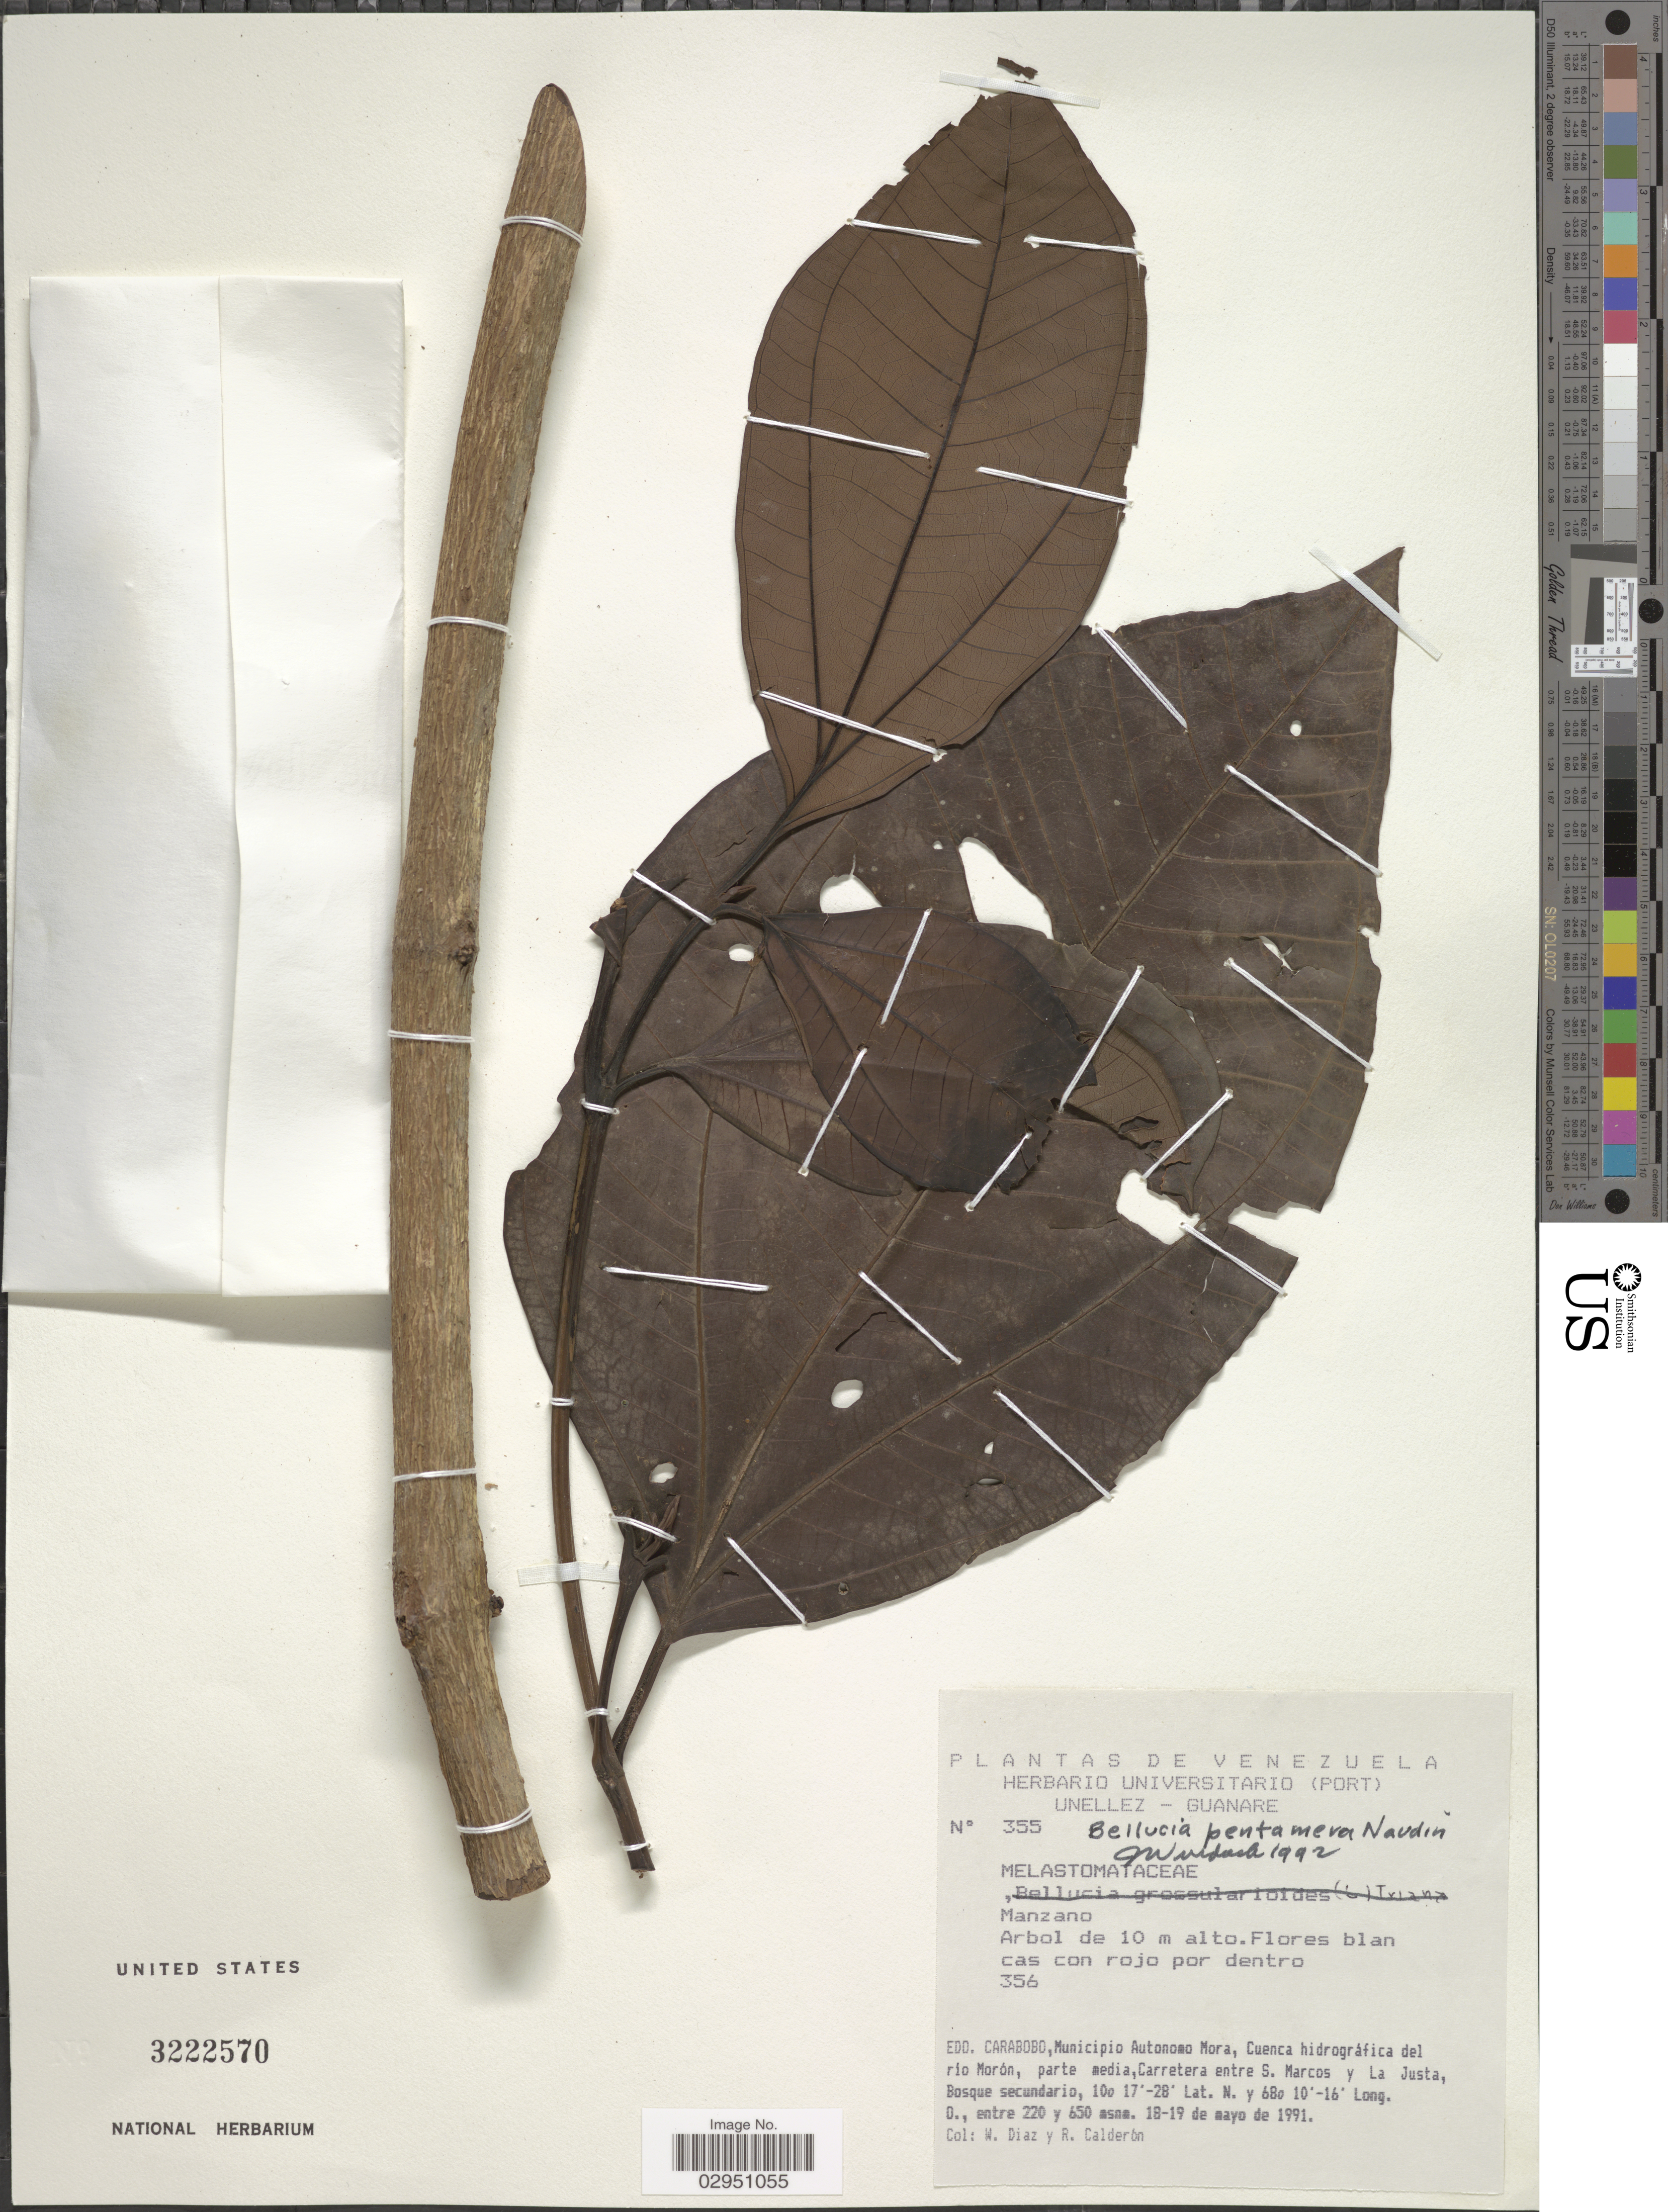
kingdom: Plantae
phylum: Tracheophyta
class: Magnoliopsida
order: Myrtales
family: Melastomataceae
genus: Bellucia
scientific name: Bellucia pentamera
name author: Naudin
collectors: W. Díaz P. & R. Calderón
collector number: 355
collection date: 1991-05-18/1991-05-19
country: Venezuela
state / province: Carabobo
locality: Municipio Autonomo Mora, Cuenca hidrográfica del río Morón, parte media, Carretera entre S. Marcos y La Justa.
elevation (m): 220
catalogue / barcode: US 3222570